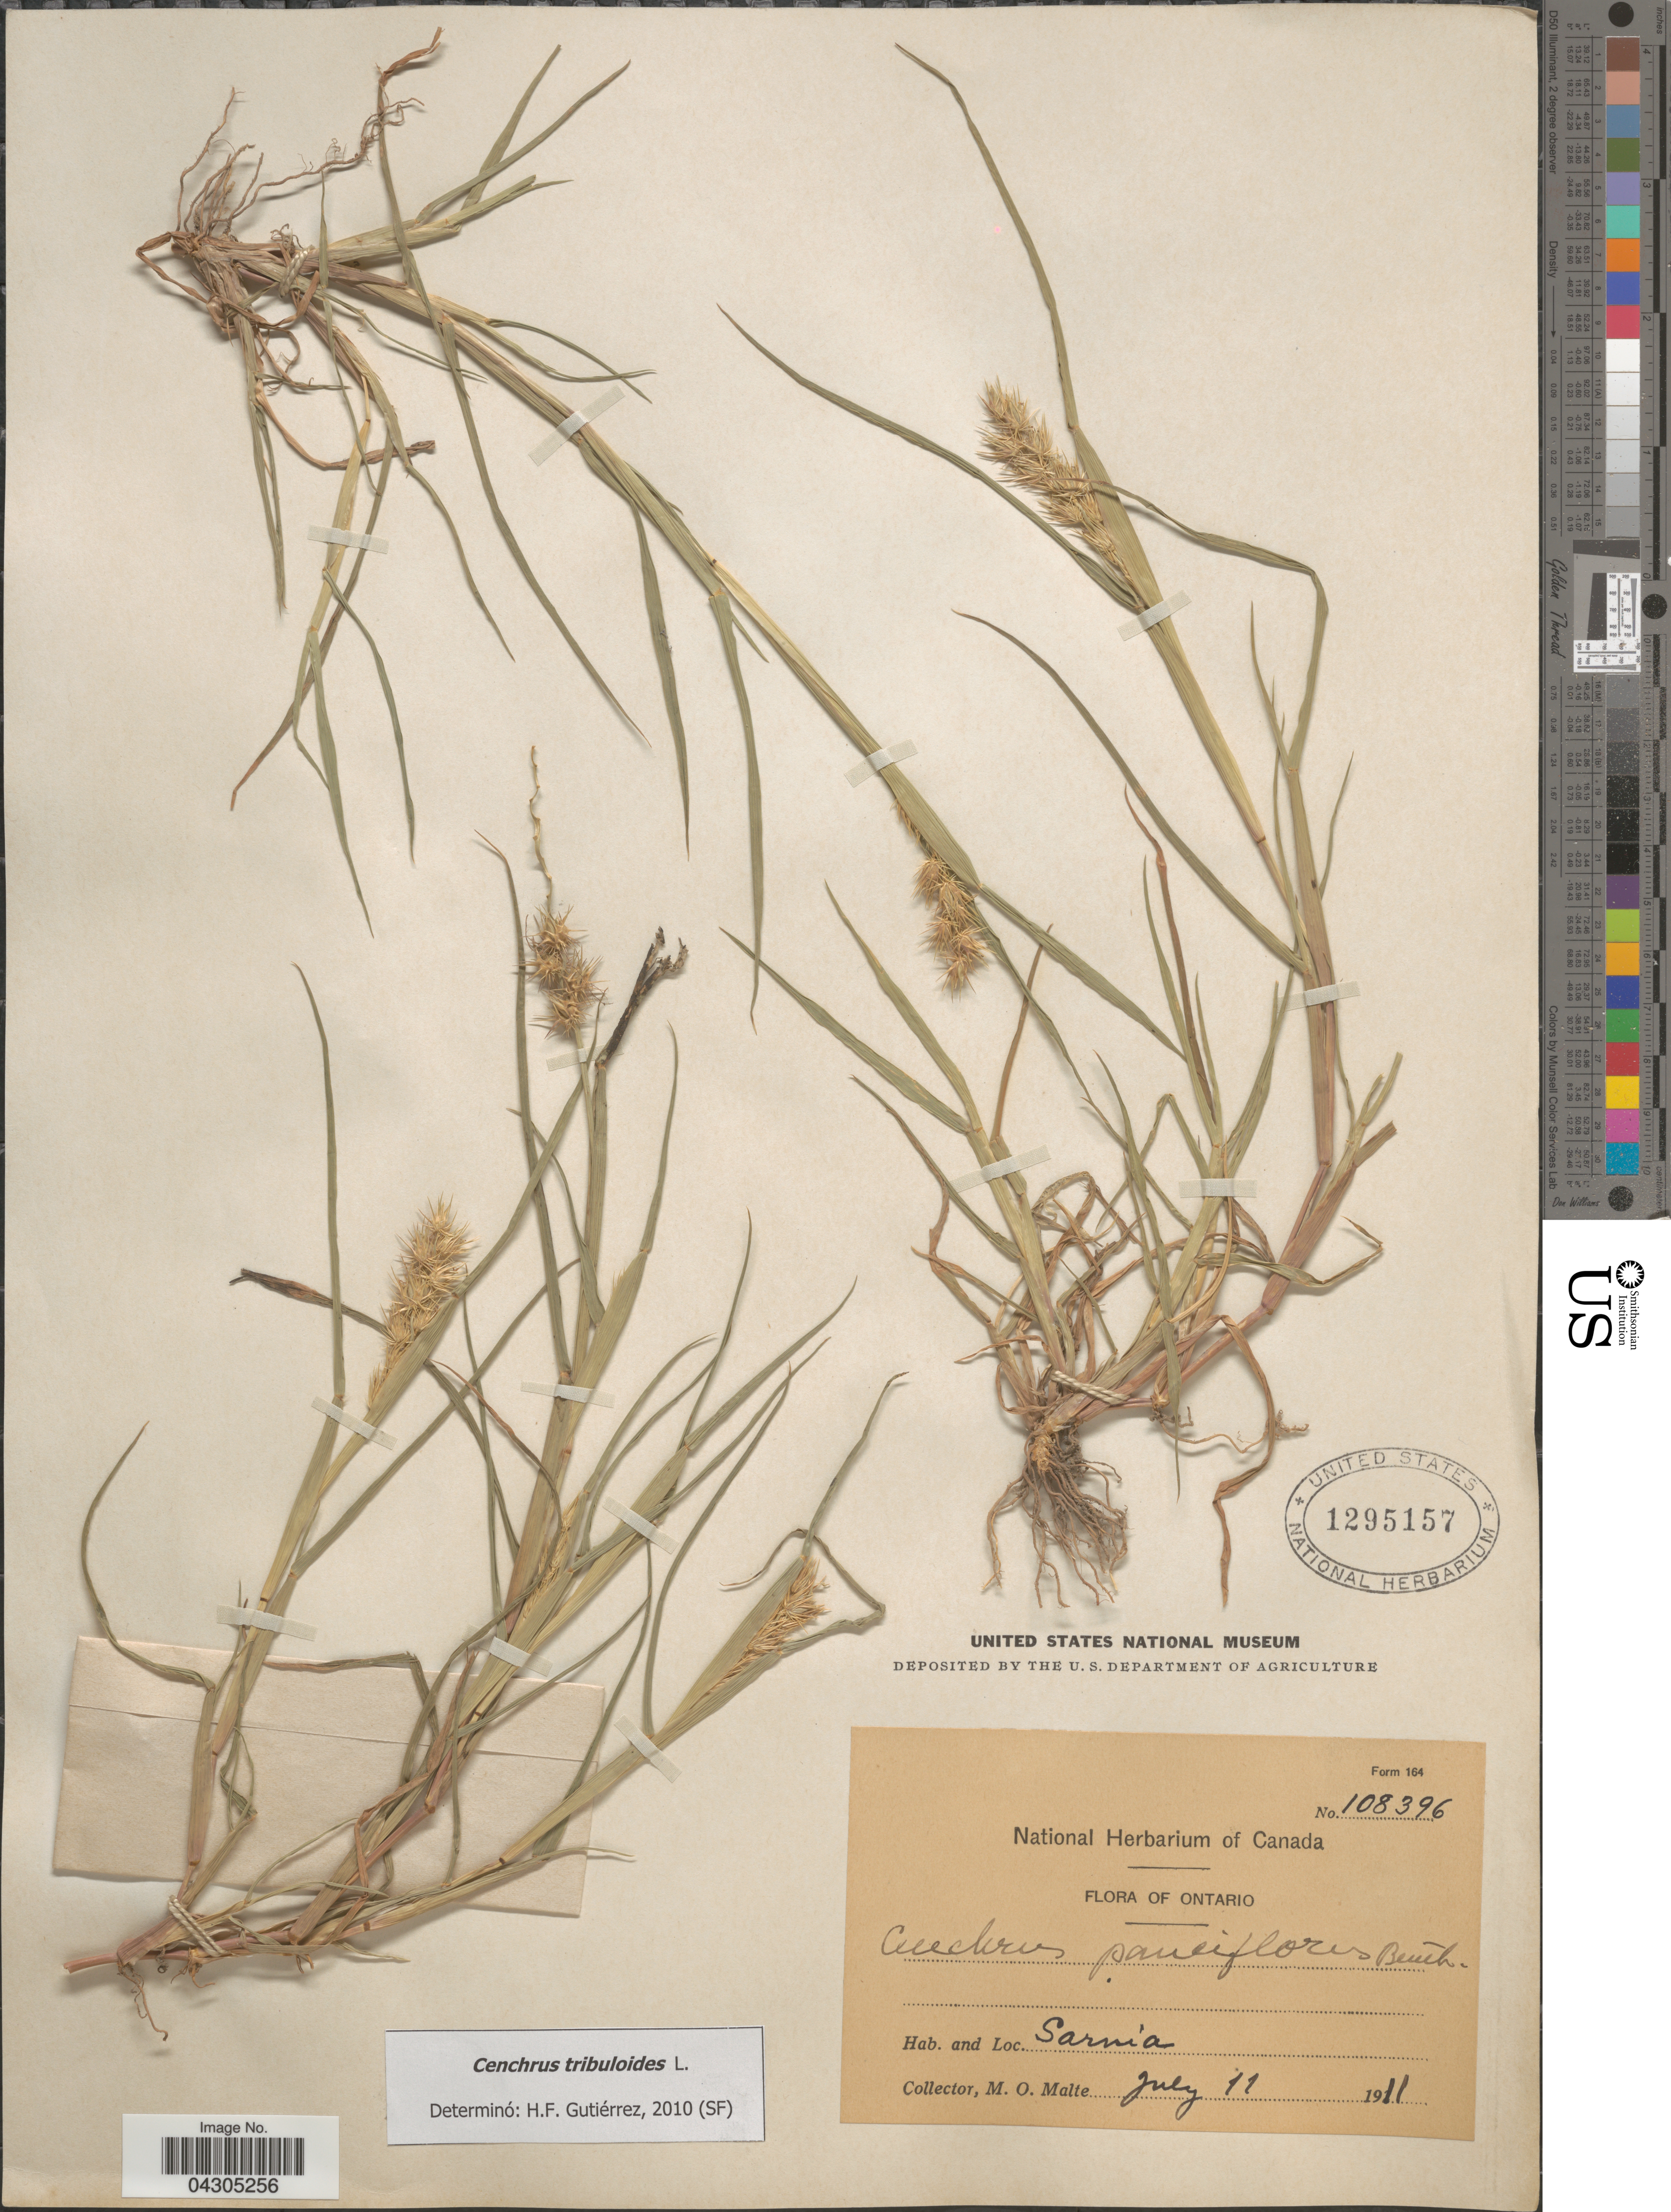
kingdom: Plantae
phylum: Tracheophyta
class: Liliopsida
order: Poales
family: Poaceae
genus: Cenchrus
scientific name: Cenchrus tribuloides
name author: L.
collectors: M. O. Malte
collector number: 108396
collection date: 1911-07-11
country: Canada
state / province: Ontario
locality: Sarnia.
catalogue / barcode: US 1295157